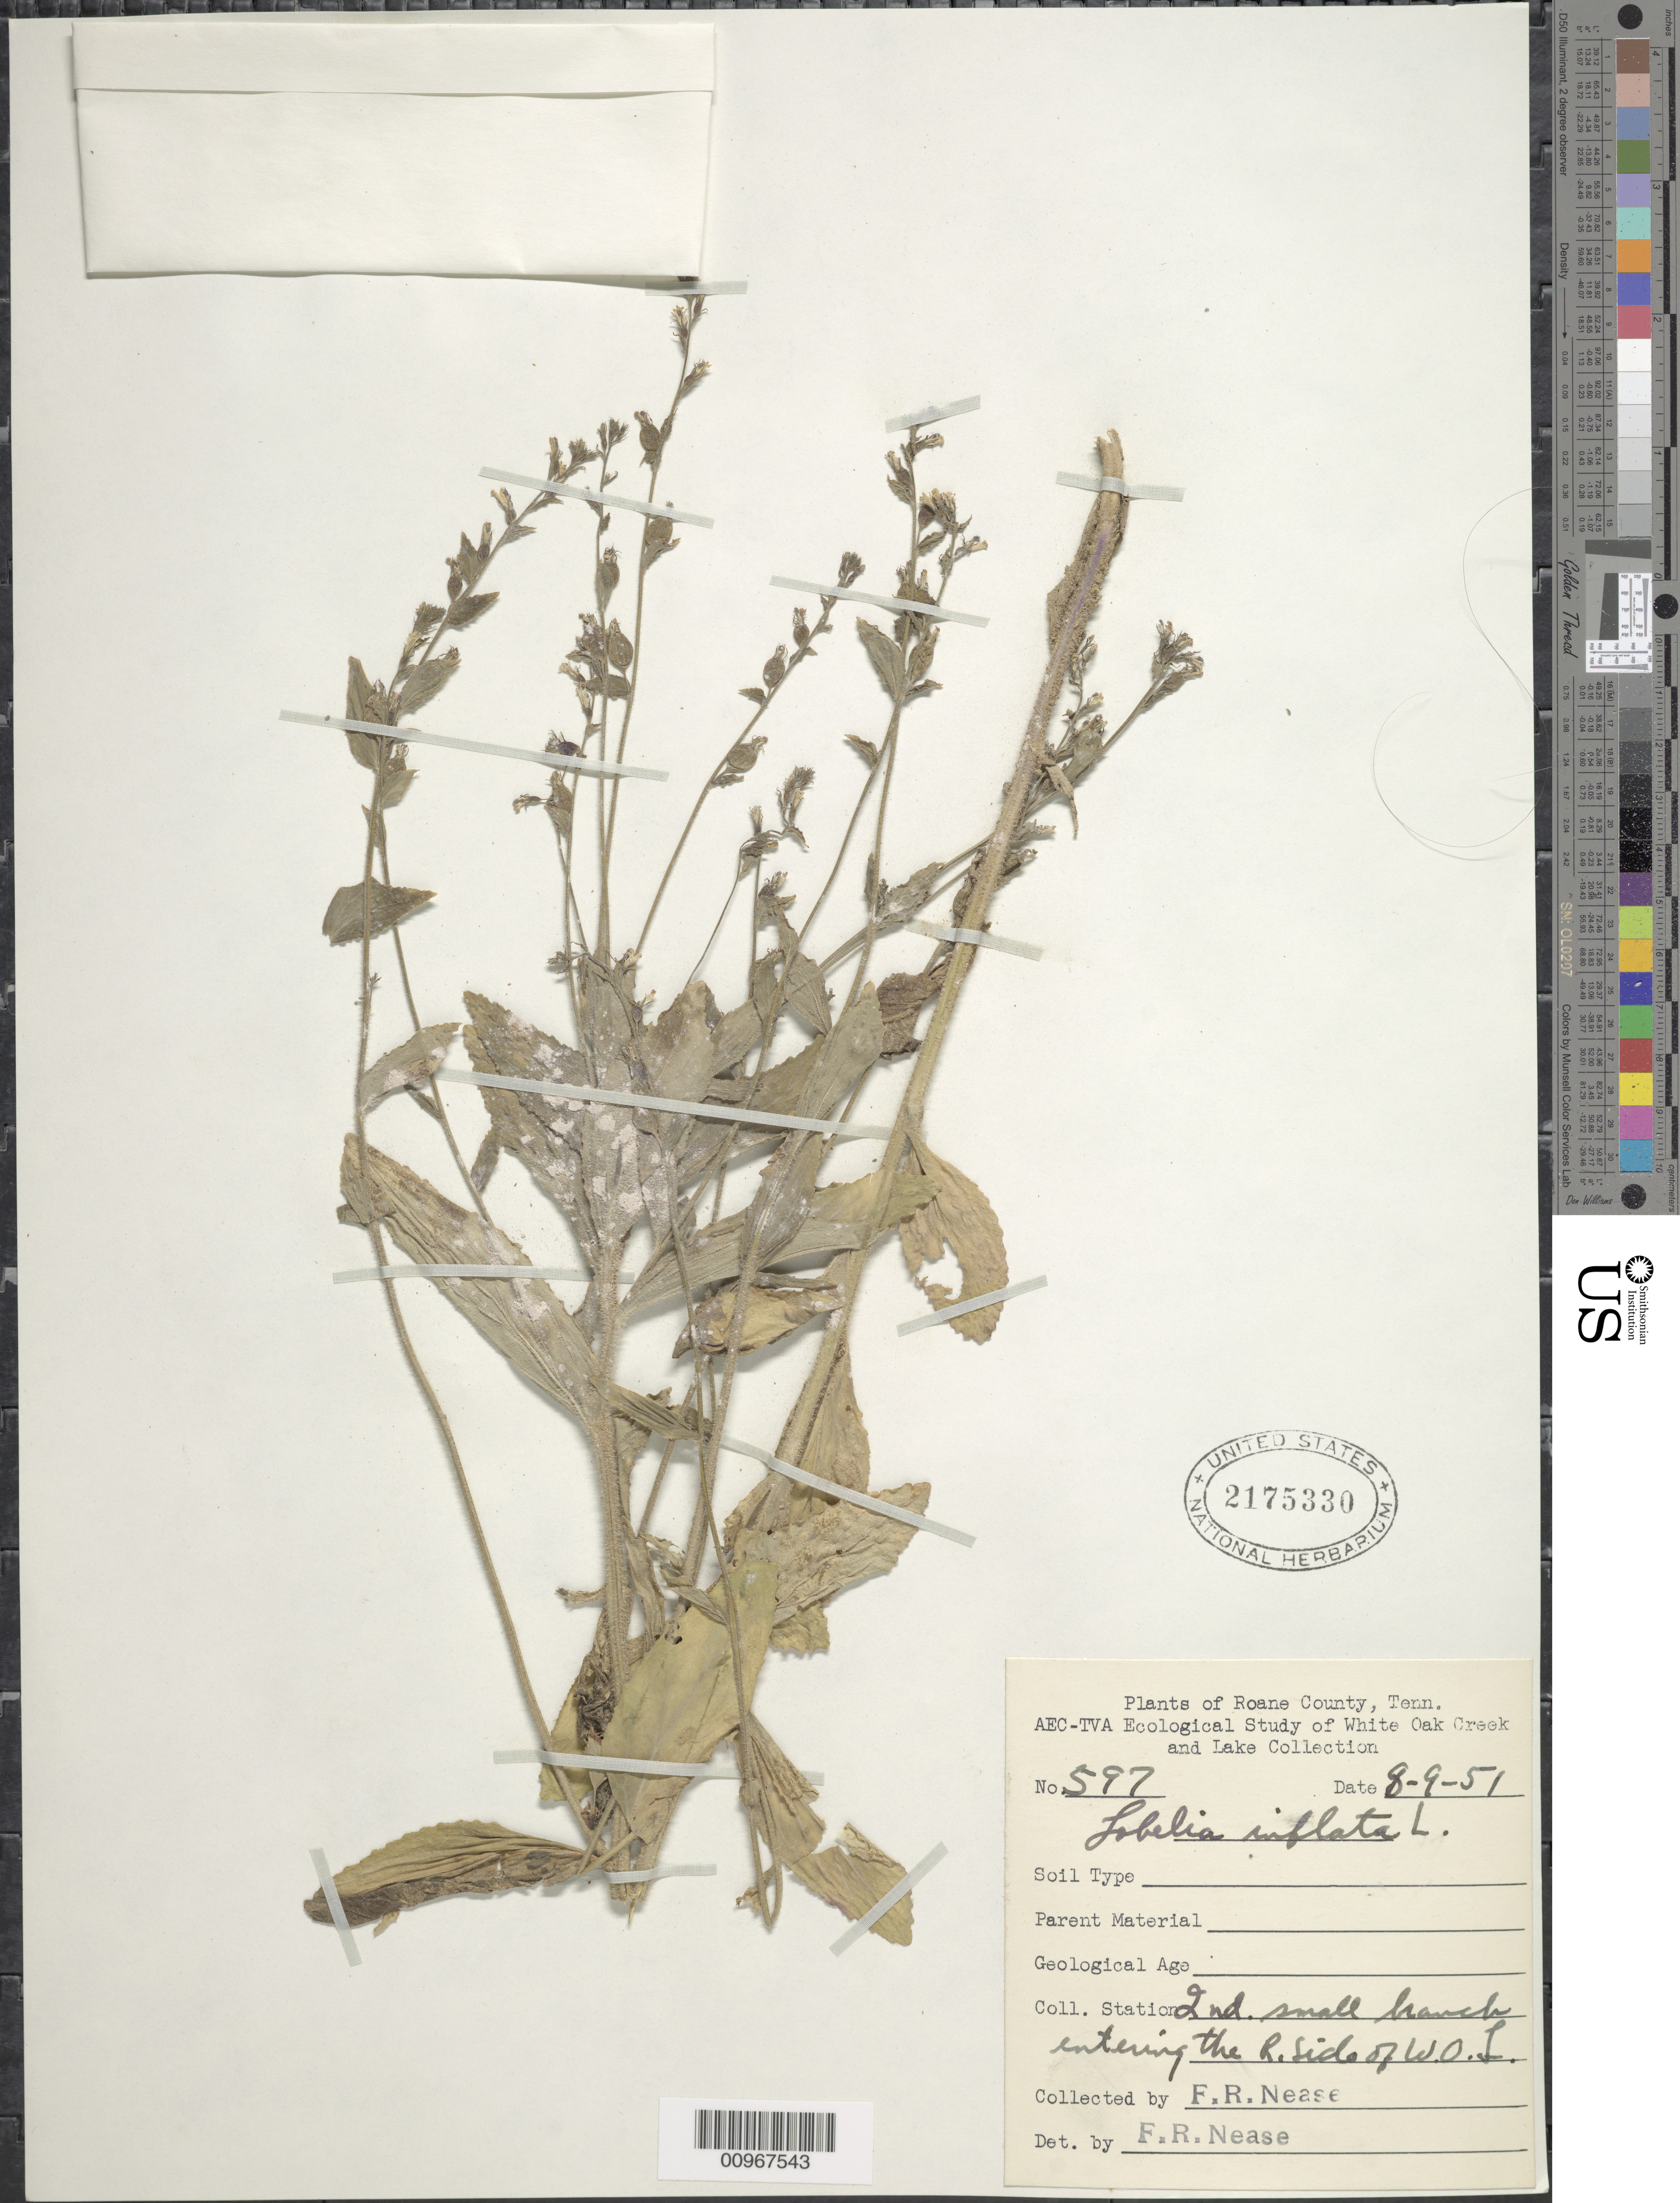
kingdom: Plantae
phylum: Tracheophyta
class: Magnoliopsida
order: Asterales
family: Campanulaceae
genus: Lobelia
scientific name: Lobelia inflata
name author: L.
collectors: F. Nease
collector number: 597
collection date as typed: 8-9-51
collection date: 1951-08-09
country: United States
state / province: Tennessee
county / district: Roane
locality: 2nd small branch entering the right side of White Oak Lake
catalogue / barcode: US 2175330